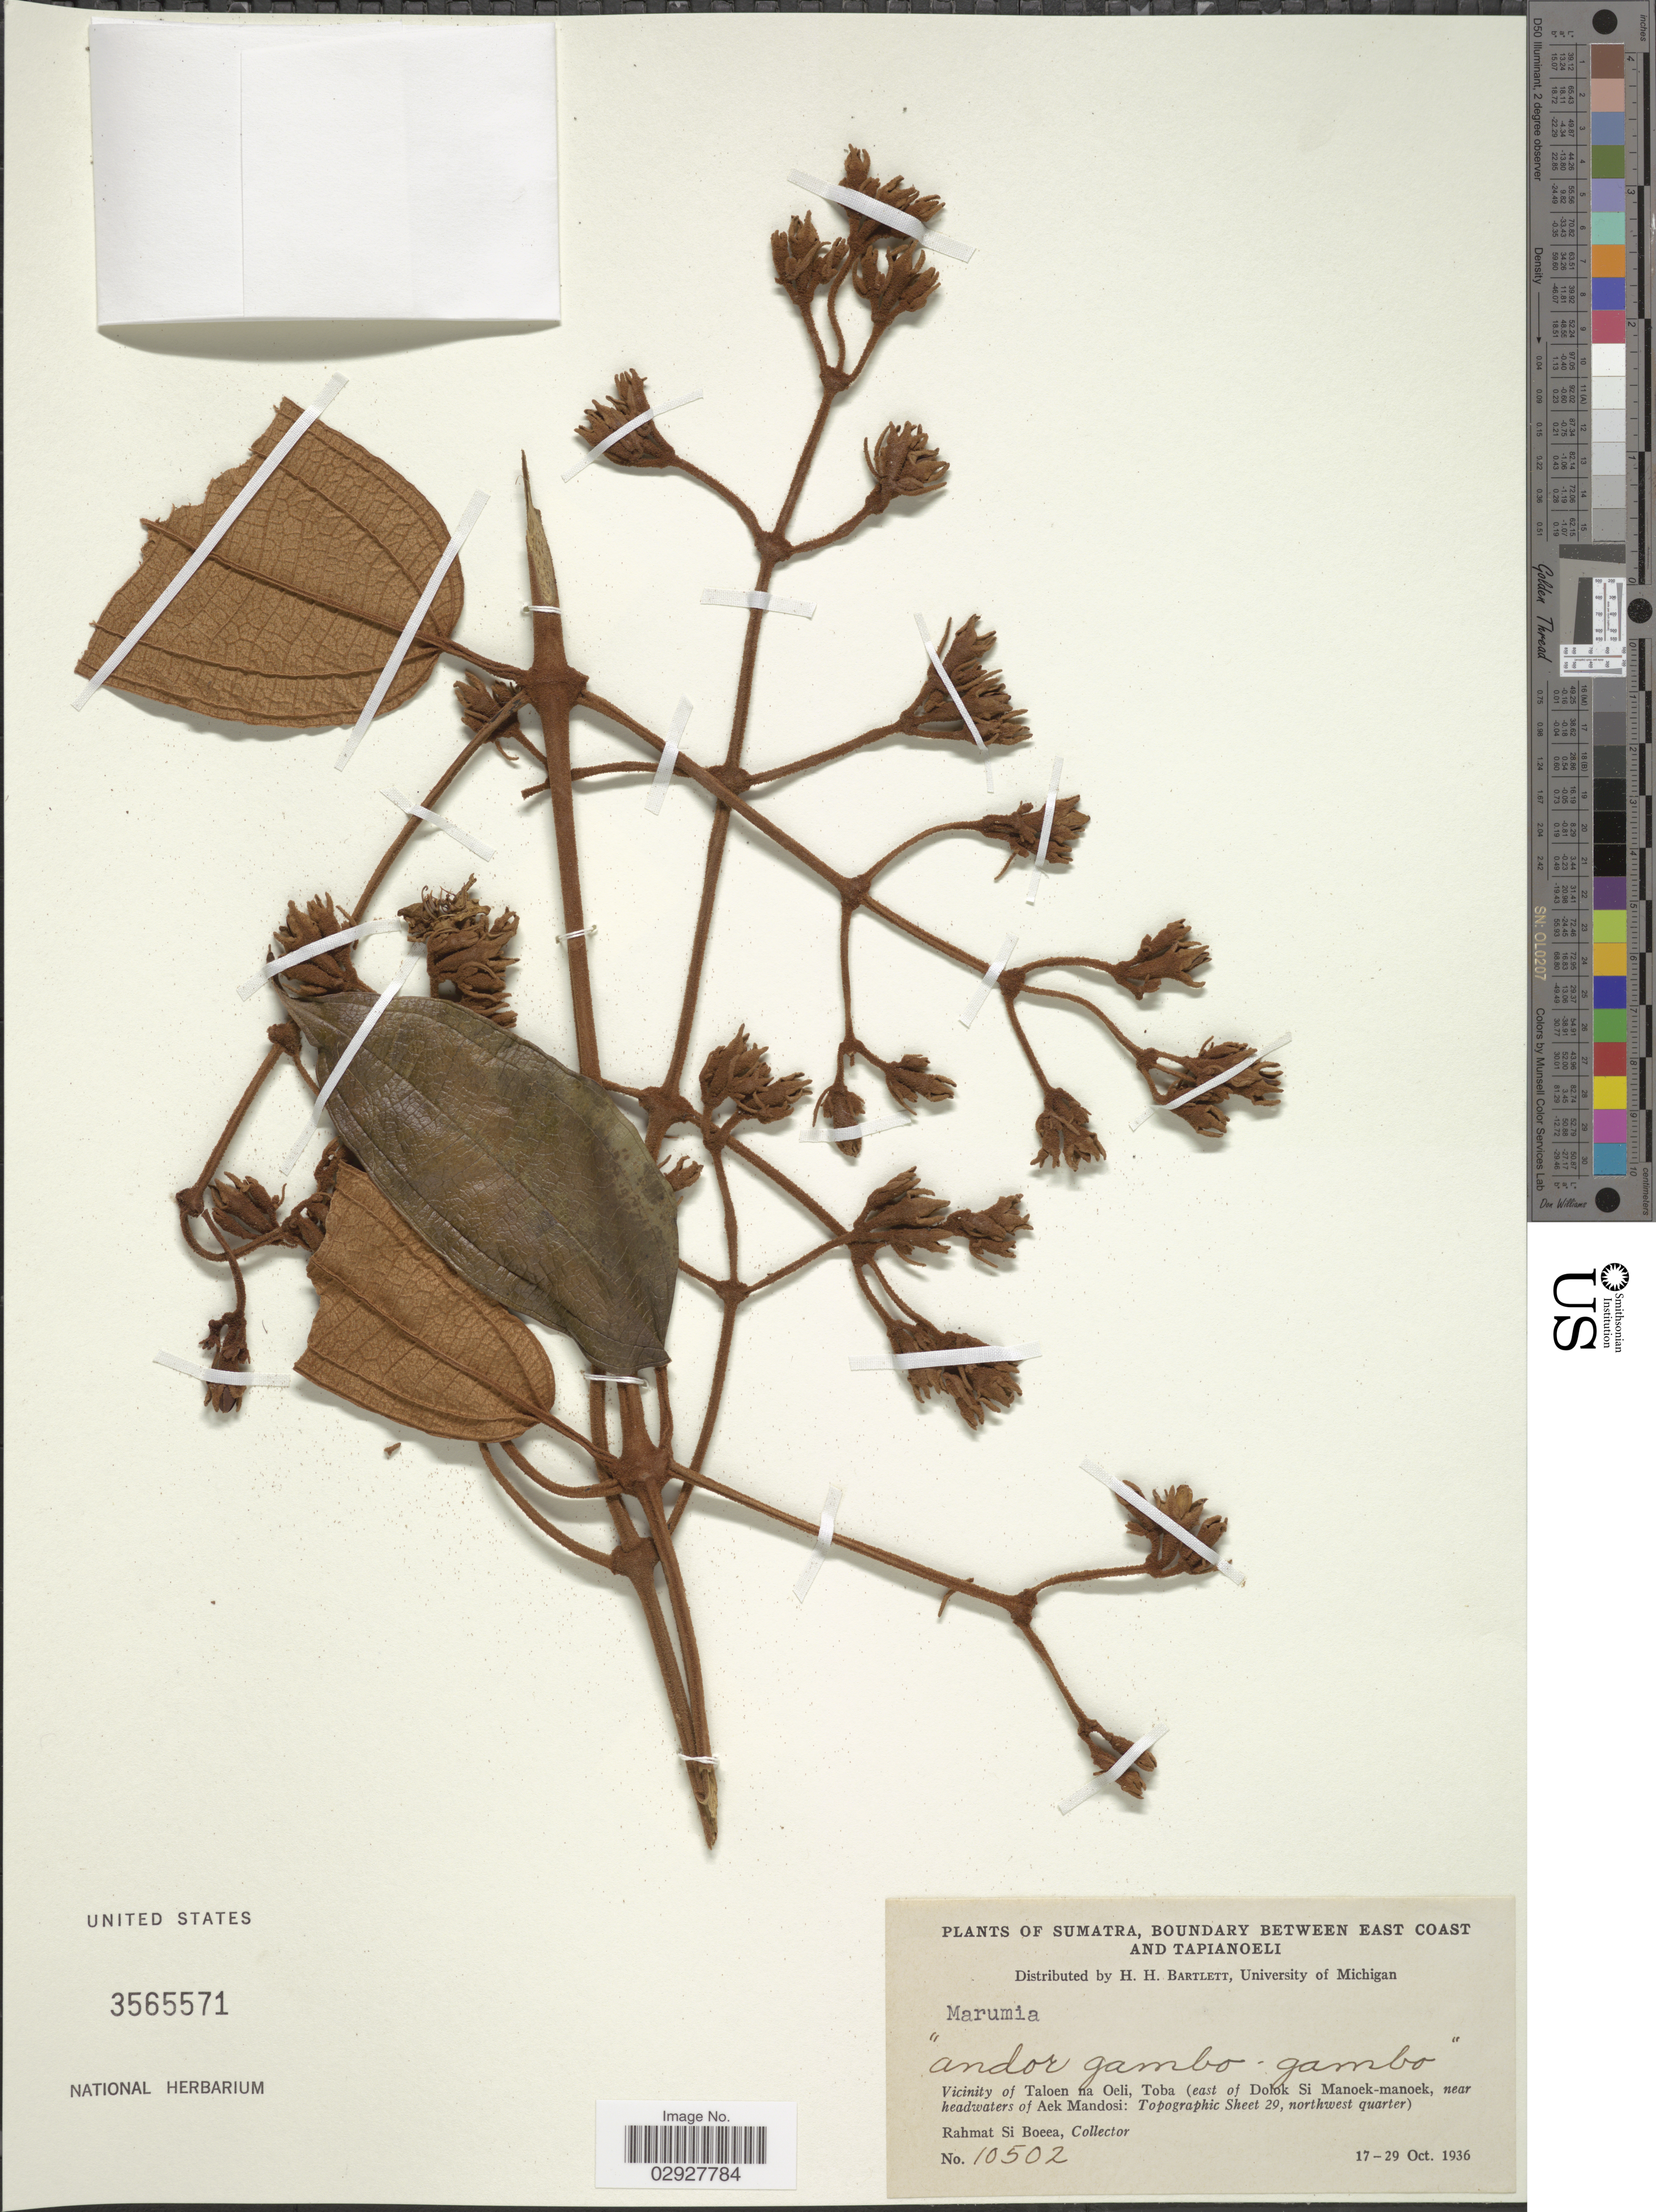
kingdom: Plantae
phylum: Tracheophyta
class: Magnoliopsida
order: Myrtales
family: Melastomataceae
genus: Dissochaeta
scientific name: Dissochaeta spectabilis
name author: J.F. Maxwell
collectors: Rahmat Si Boeea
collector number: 10502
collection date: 1936-10-17/1936-10-29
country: Indonesia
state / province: Sumatra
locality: Boundary between East Coast and Tapianoeli. Vicinity of Taloen na Oeli, Toba (east of Dolok Si Manoek-manoek, near headwaters of Aek Mandosi: Topographic Sheet 29, northwest quarter)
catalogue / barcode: US 3565571